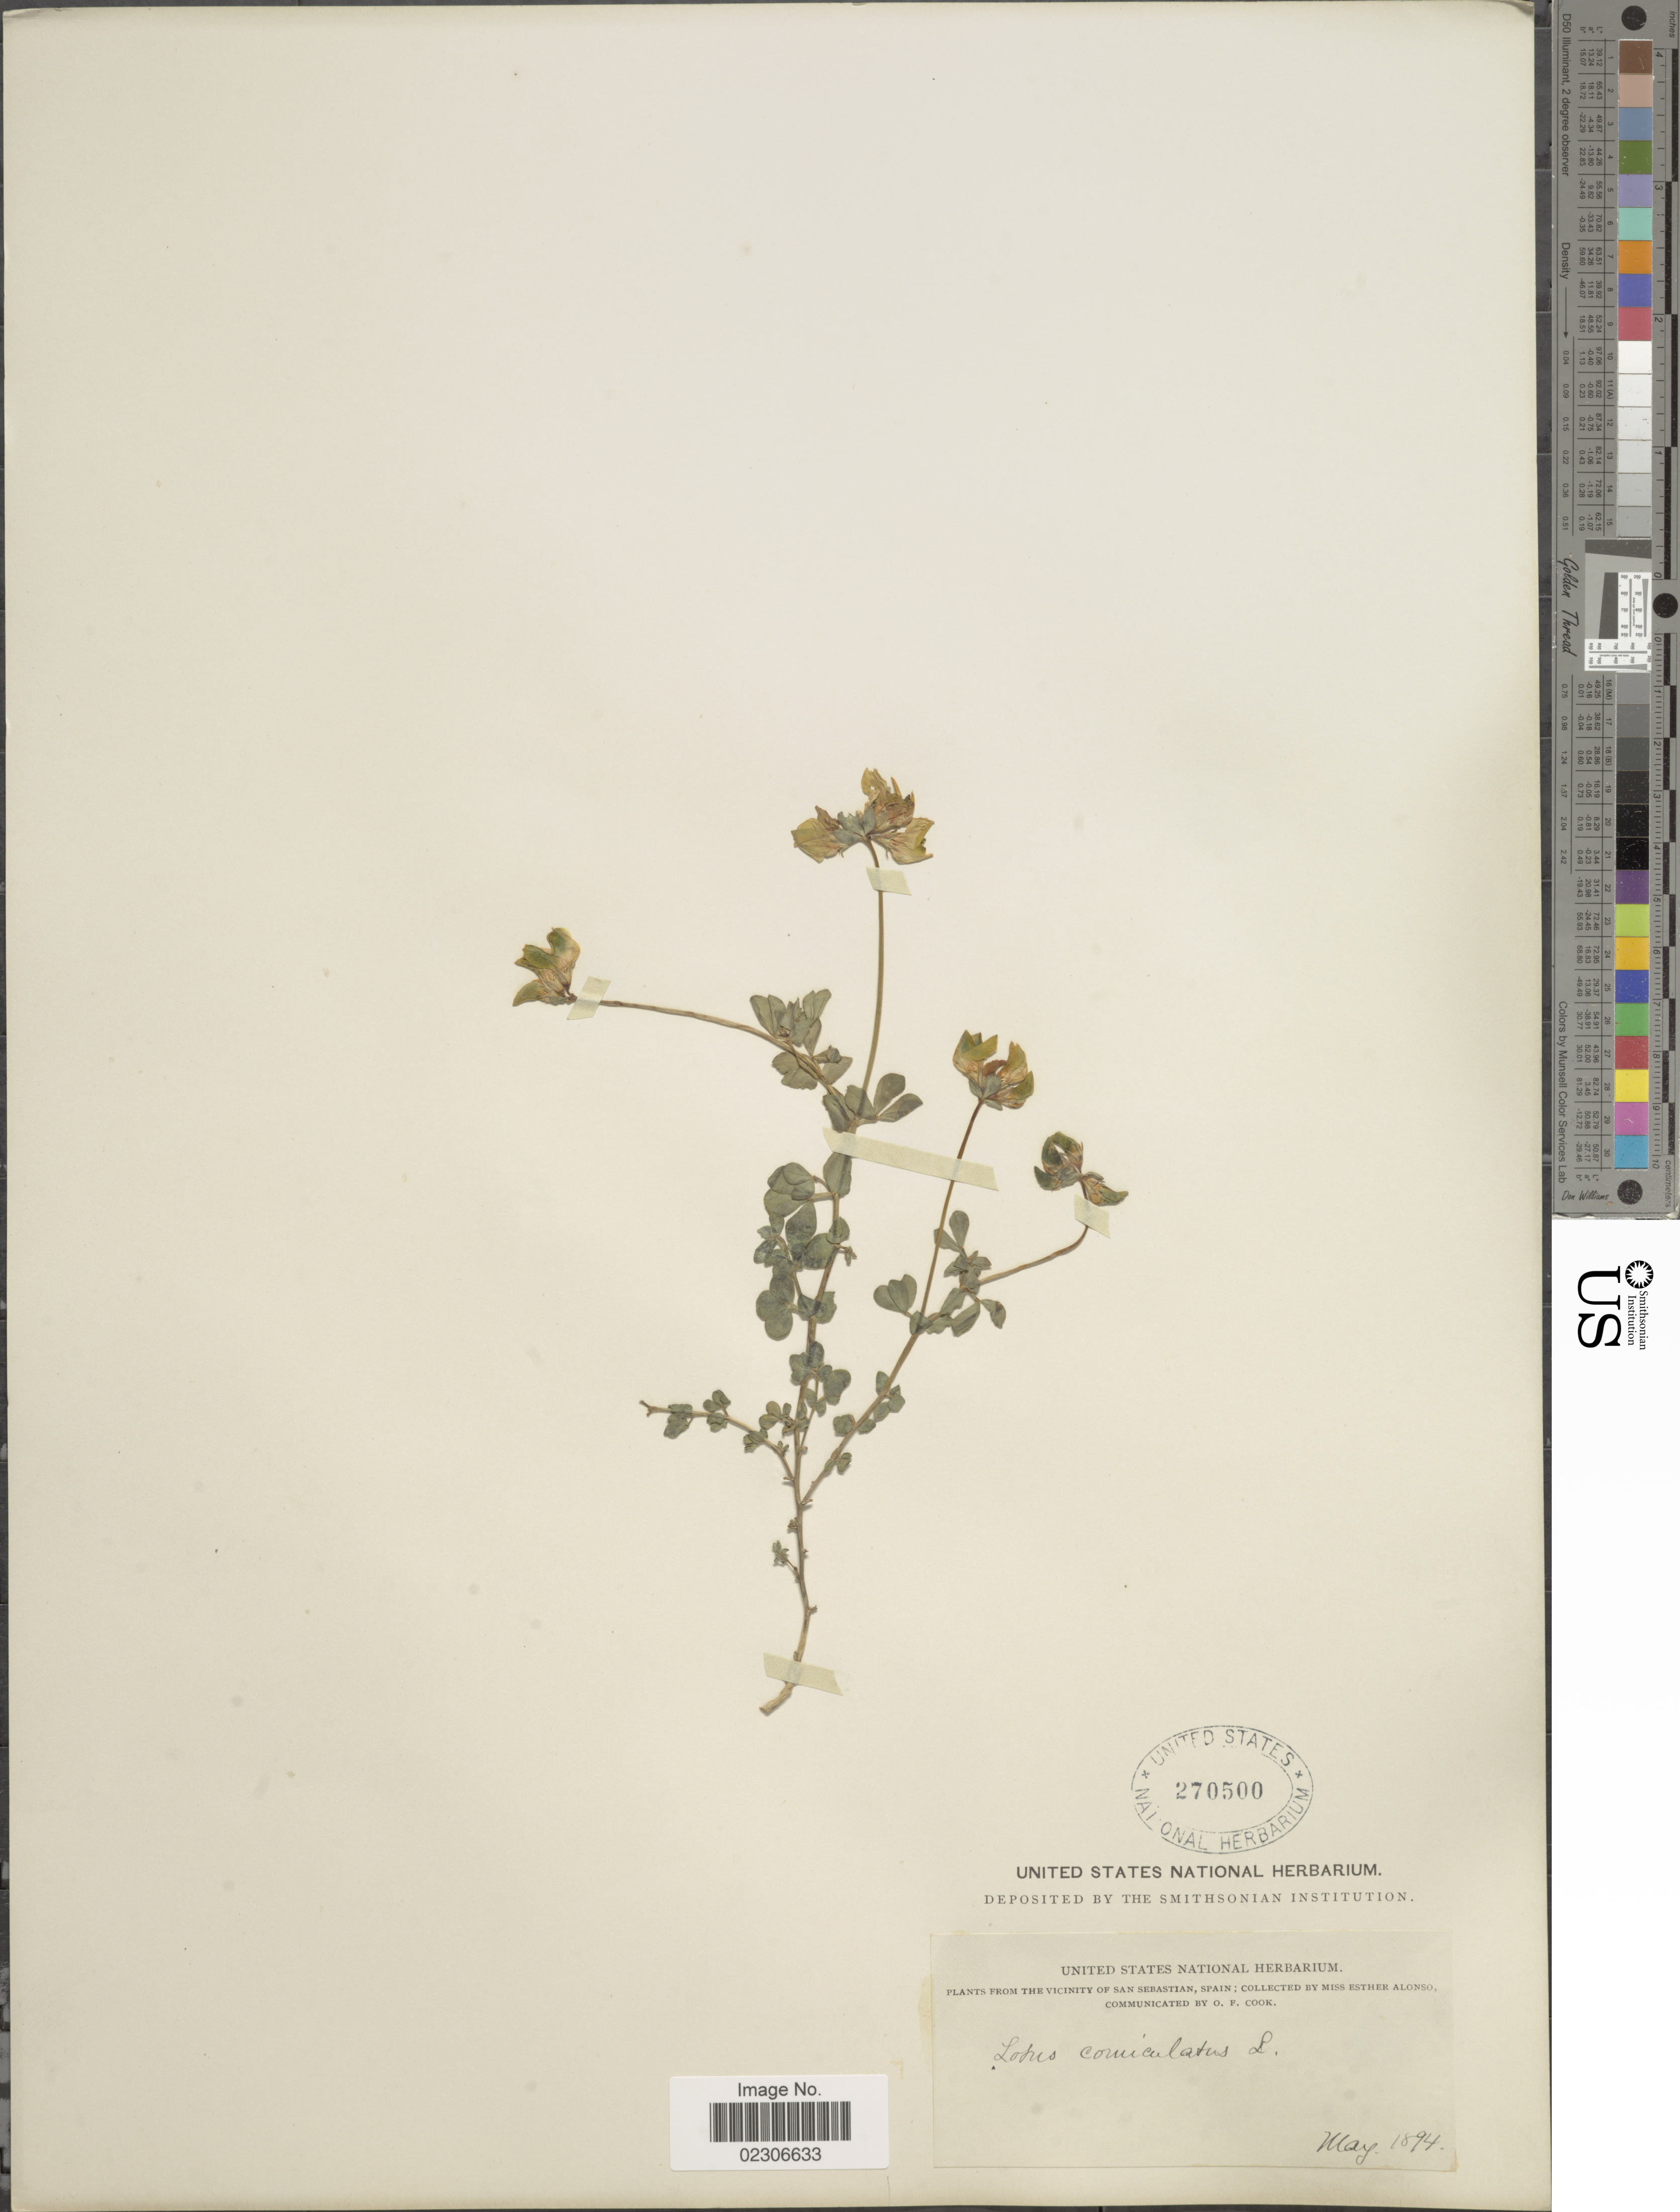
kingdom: Plantae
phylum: Tracheophyta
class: Magnoliopsida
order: Fabales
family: Fabaceae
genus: Lotus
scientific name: Lotus corniculatus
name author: L.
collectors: E. Alonso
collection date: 1894-05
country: Spain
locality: Vicinity of San Sebastian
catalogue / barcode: US 270500